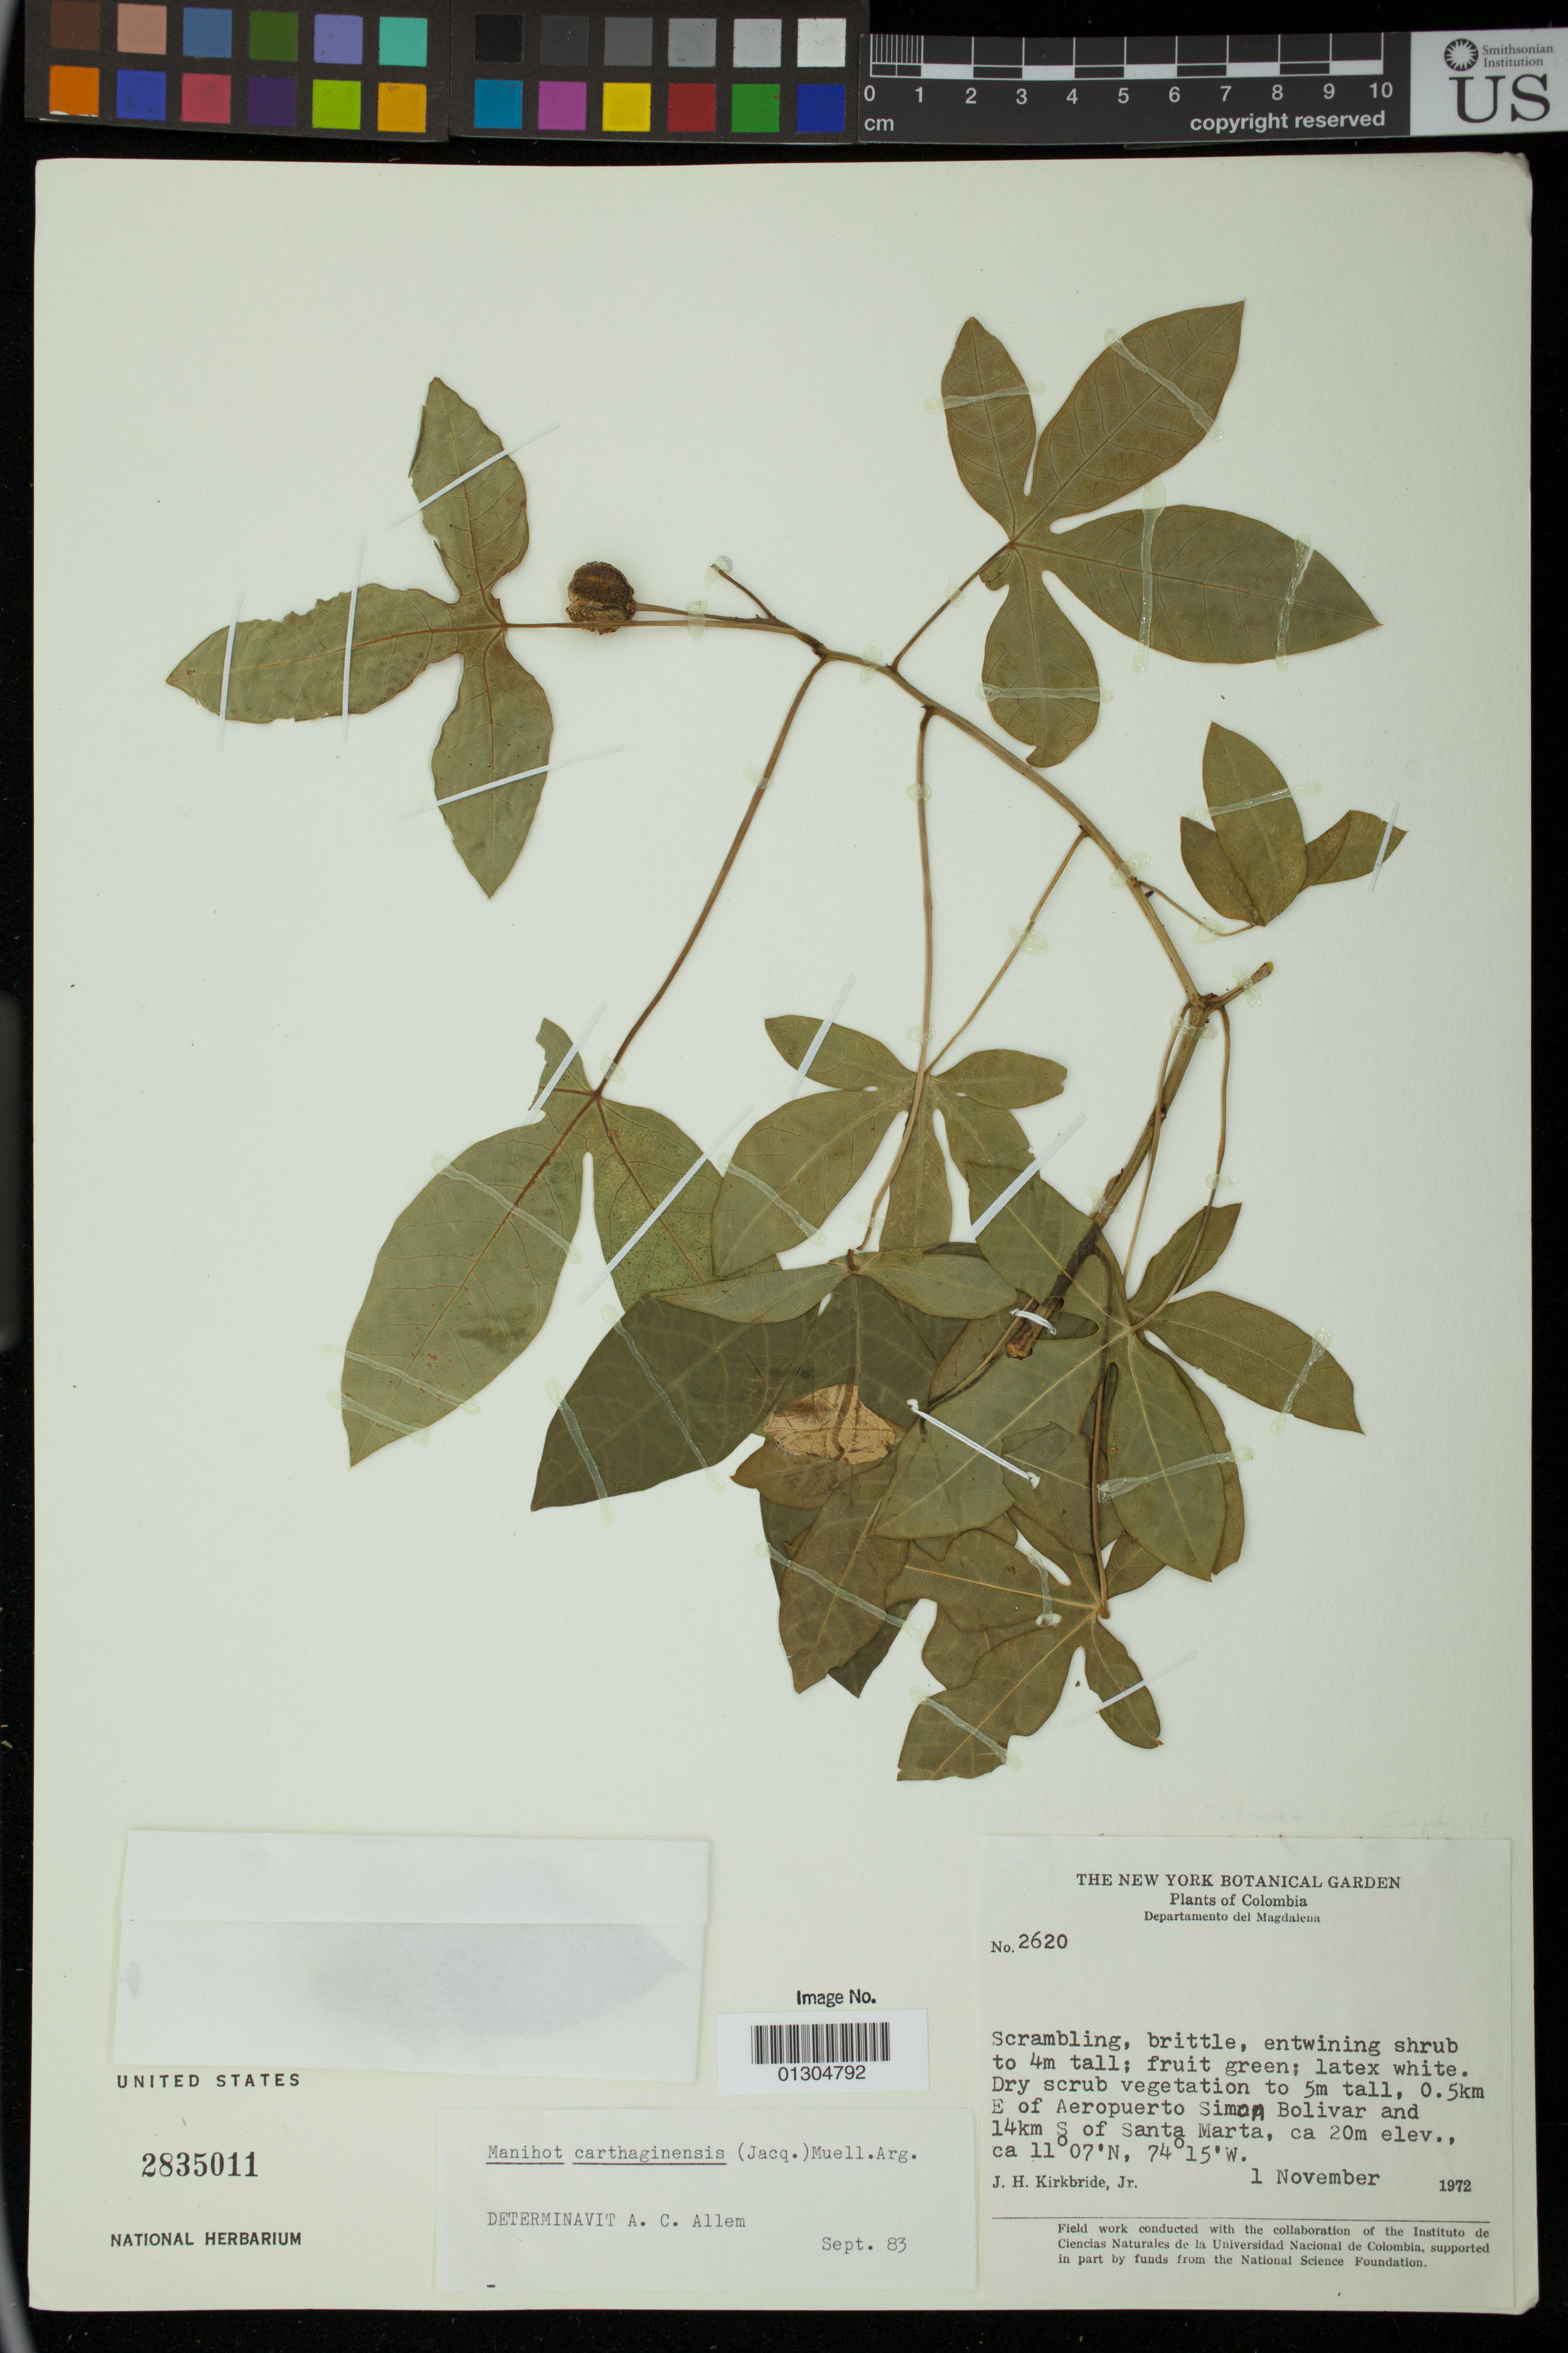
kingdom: Plantae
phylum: Tracheophyta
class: Magnoliopsida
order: Malpighiales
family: Euphorbiaceae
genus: Manihot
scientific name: Manihot carthagenensis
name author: (Jacq.) Müll. Arg.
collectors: J. H. Kirkbride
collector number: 2620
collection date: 1972-11-01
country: Colombia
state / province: Magdalena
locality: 0.5 km E of Aeropuerto Simon Bolivar and 14 km S of Santa Marta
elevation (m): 20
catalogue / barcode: US 2835011